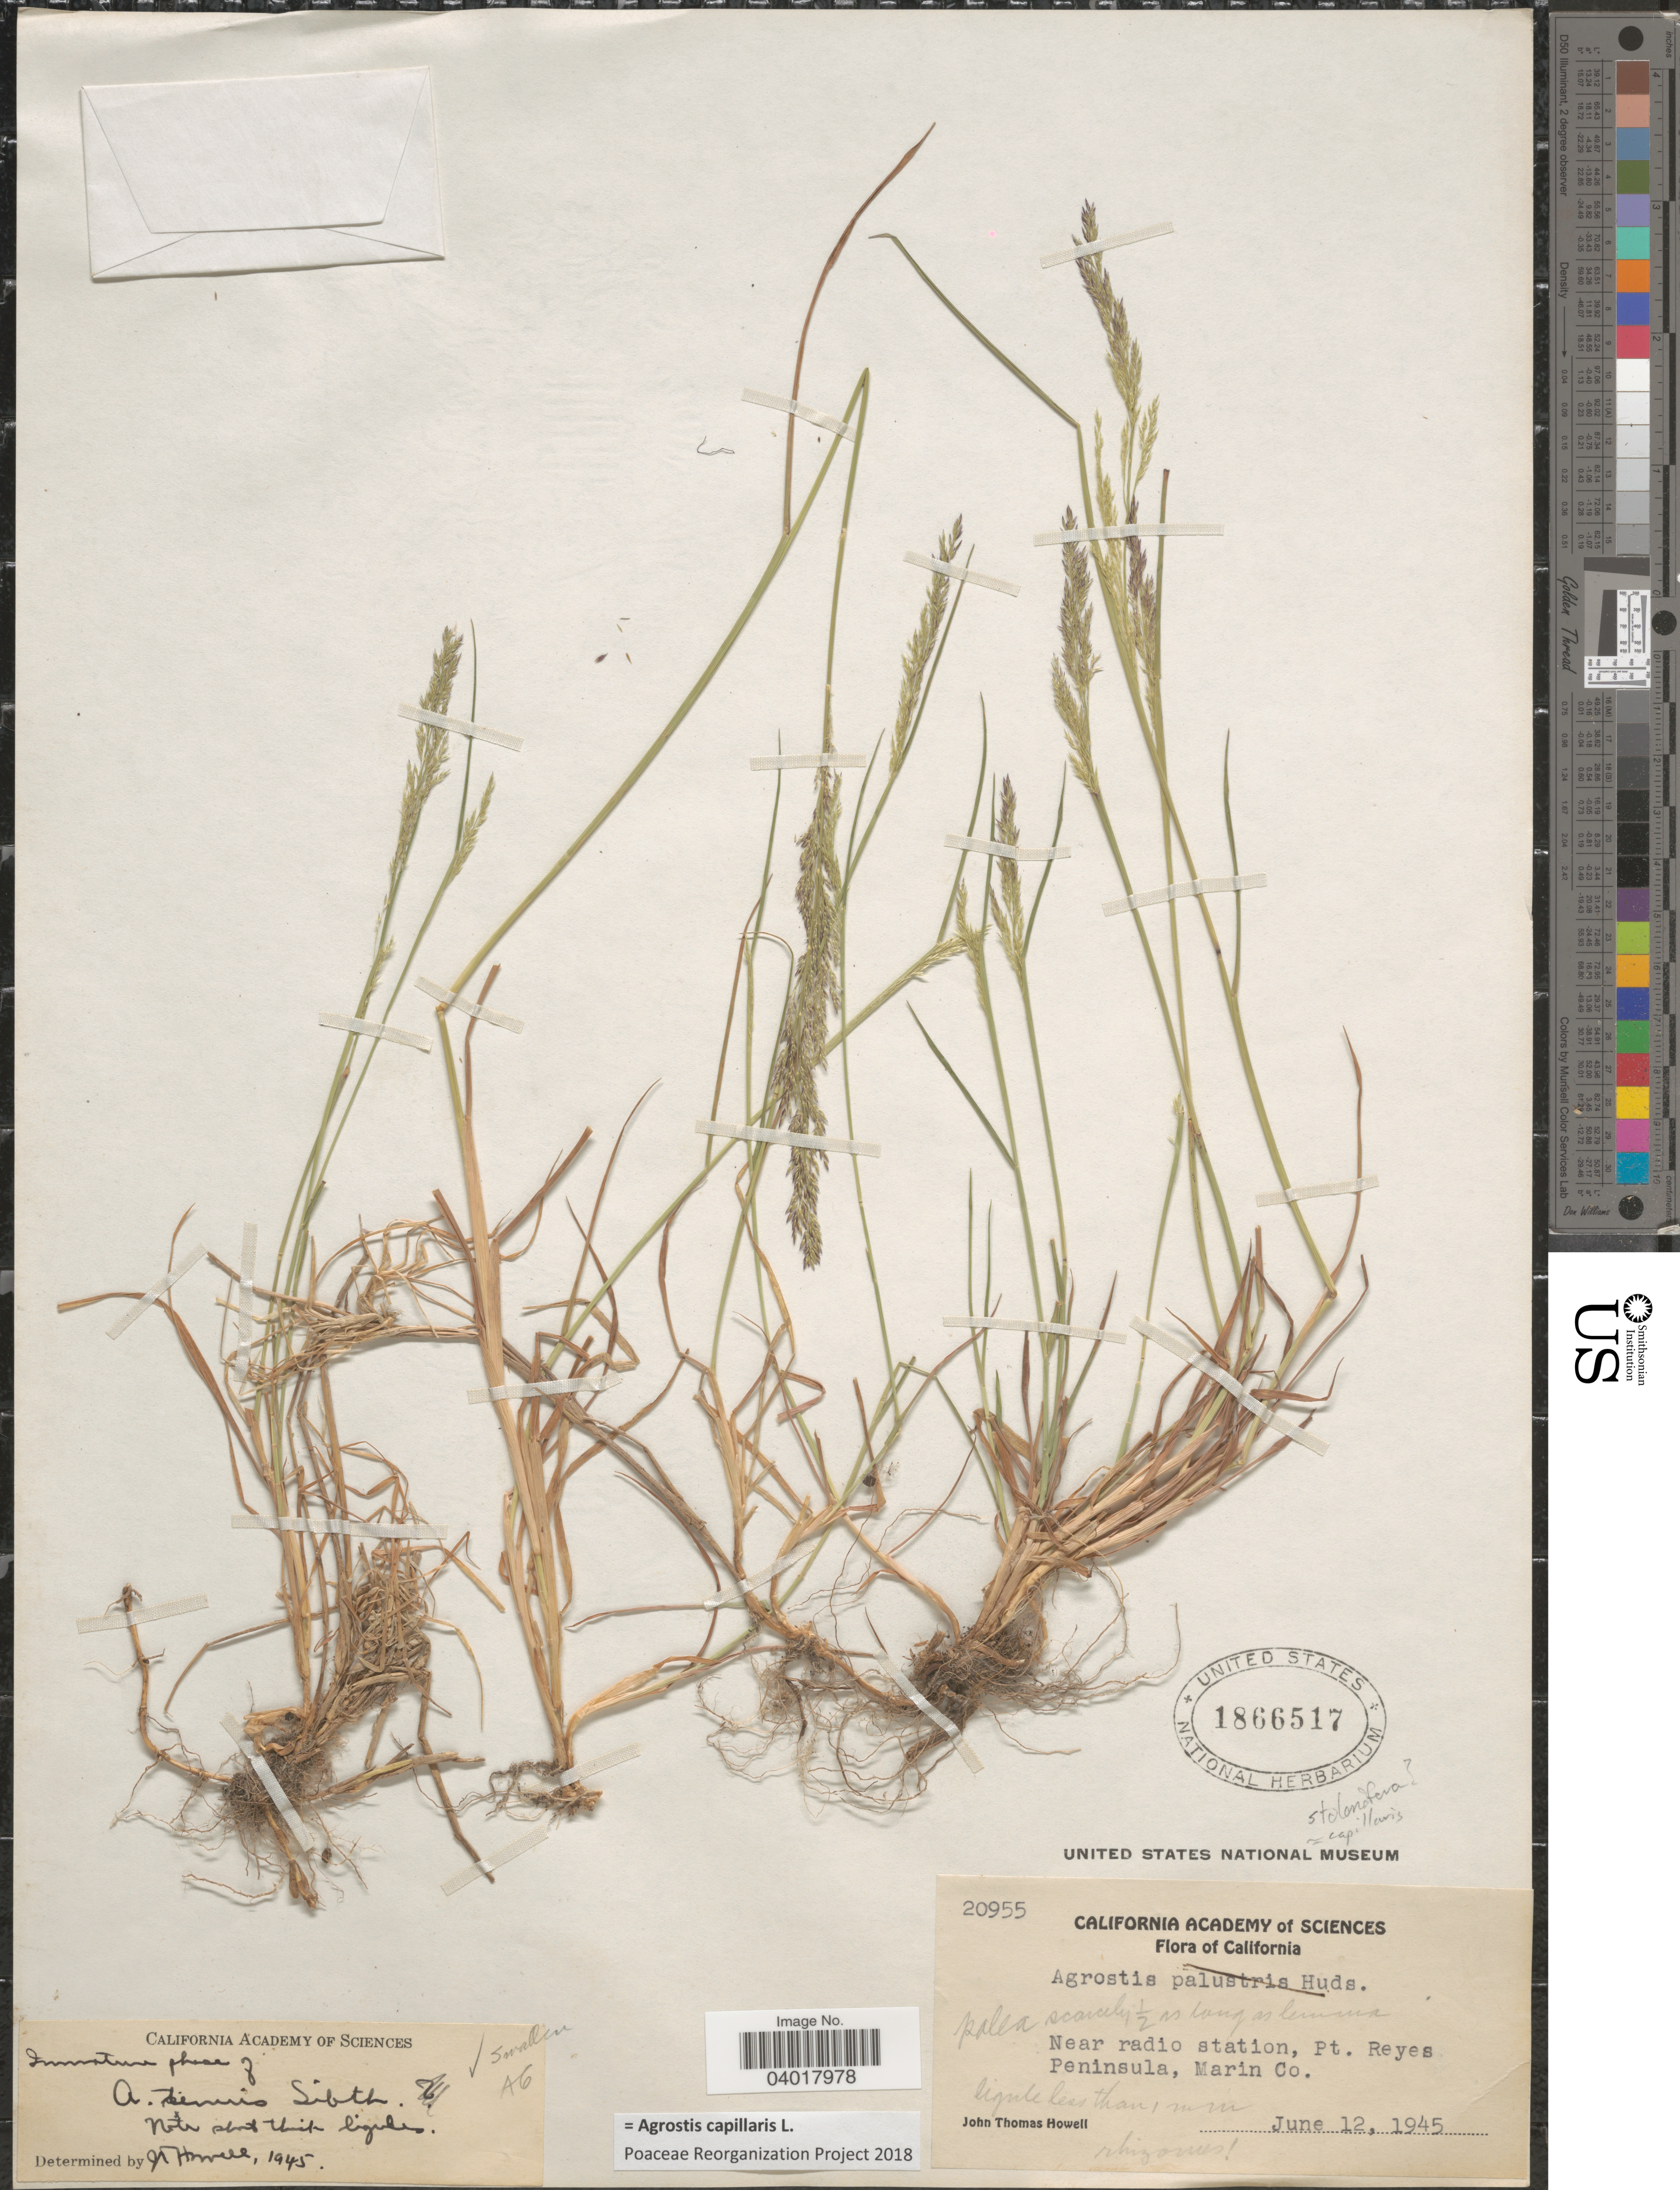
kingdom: Plantae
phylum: Tracheophyta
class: Liliopsida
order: Poales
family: Poaceae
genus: Agrostis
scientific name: Agrostis capillaris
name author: L.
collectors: J. T. Howell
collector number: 20955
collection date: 1945-06-12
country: United States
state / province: California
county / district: Marin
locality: Near radio station, Pt. Reyes Peninsula, Marin Co.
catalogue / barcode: US 1866517